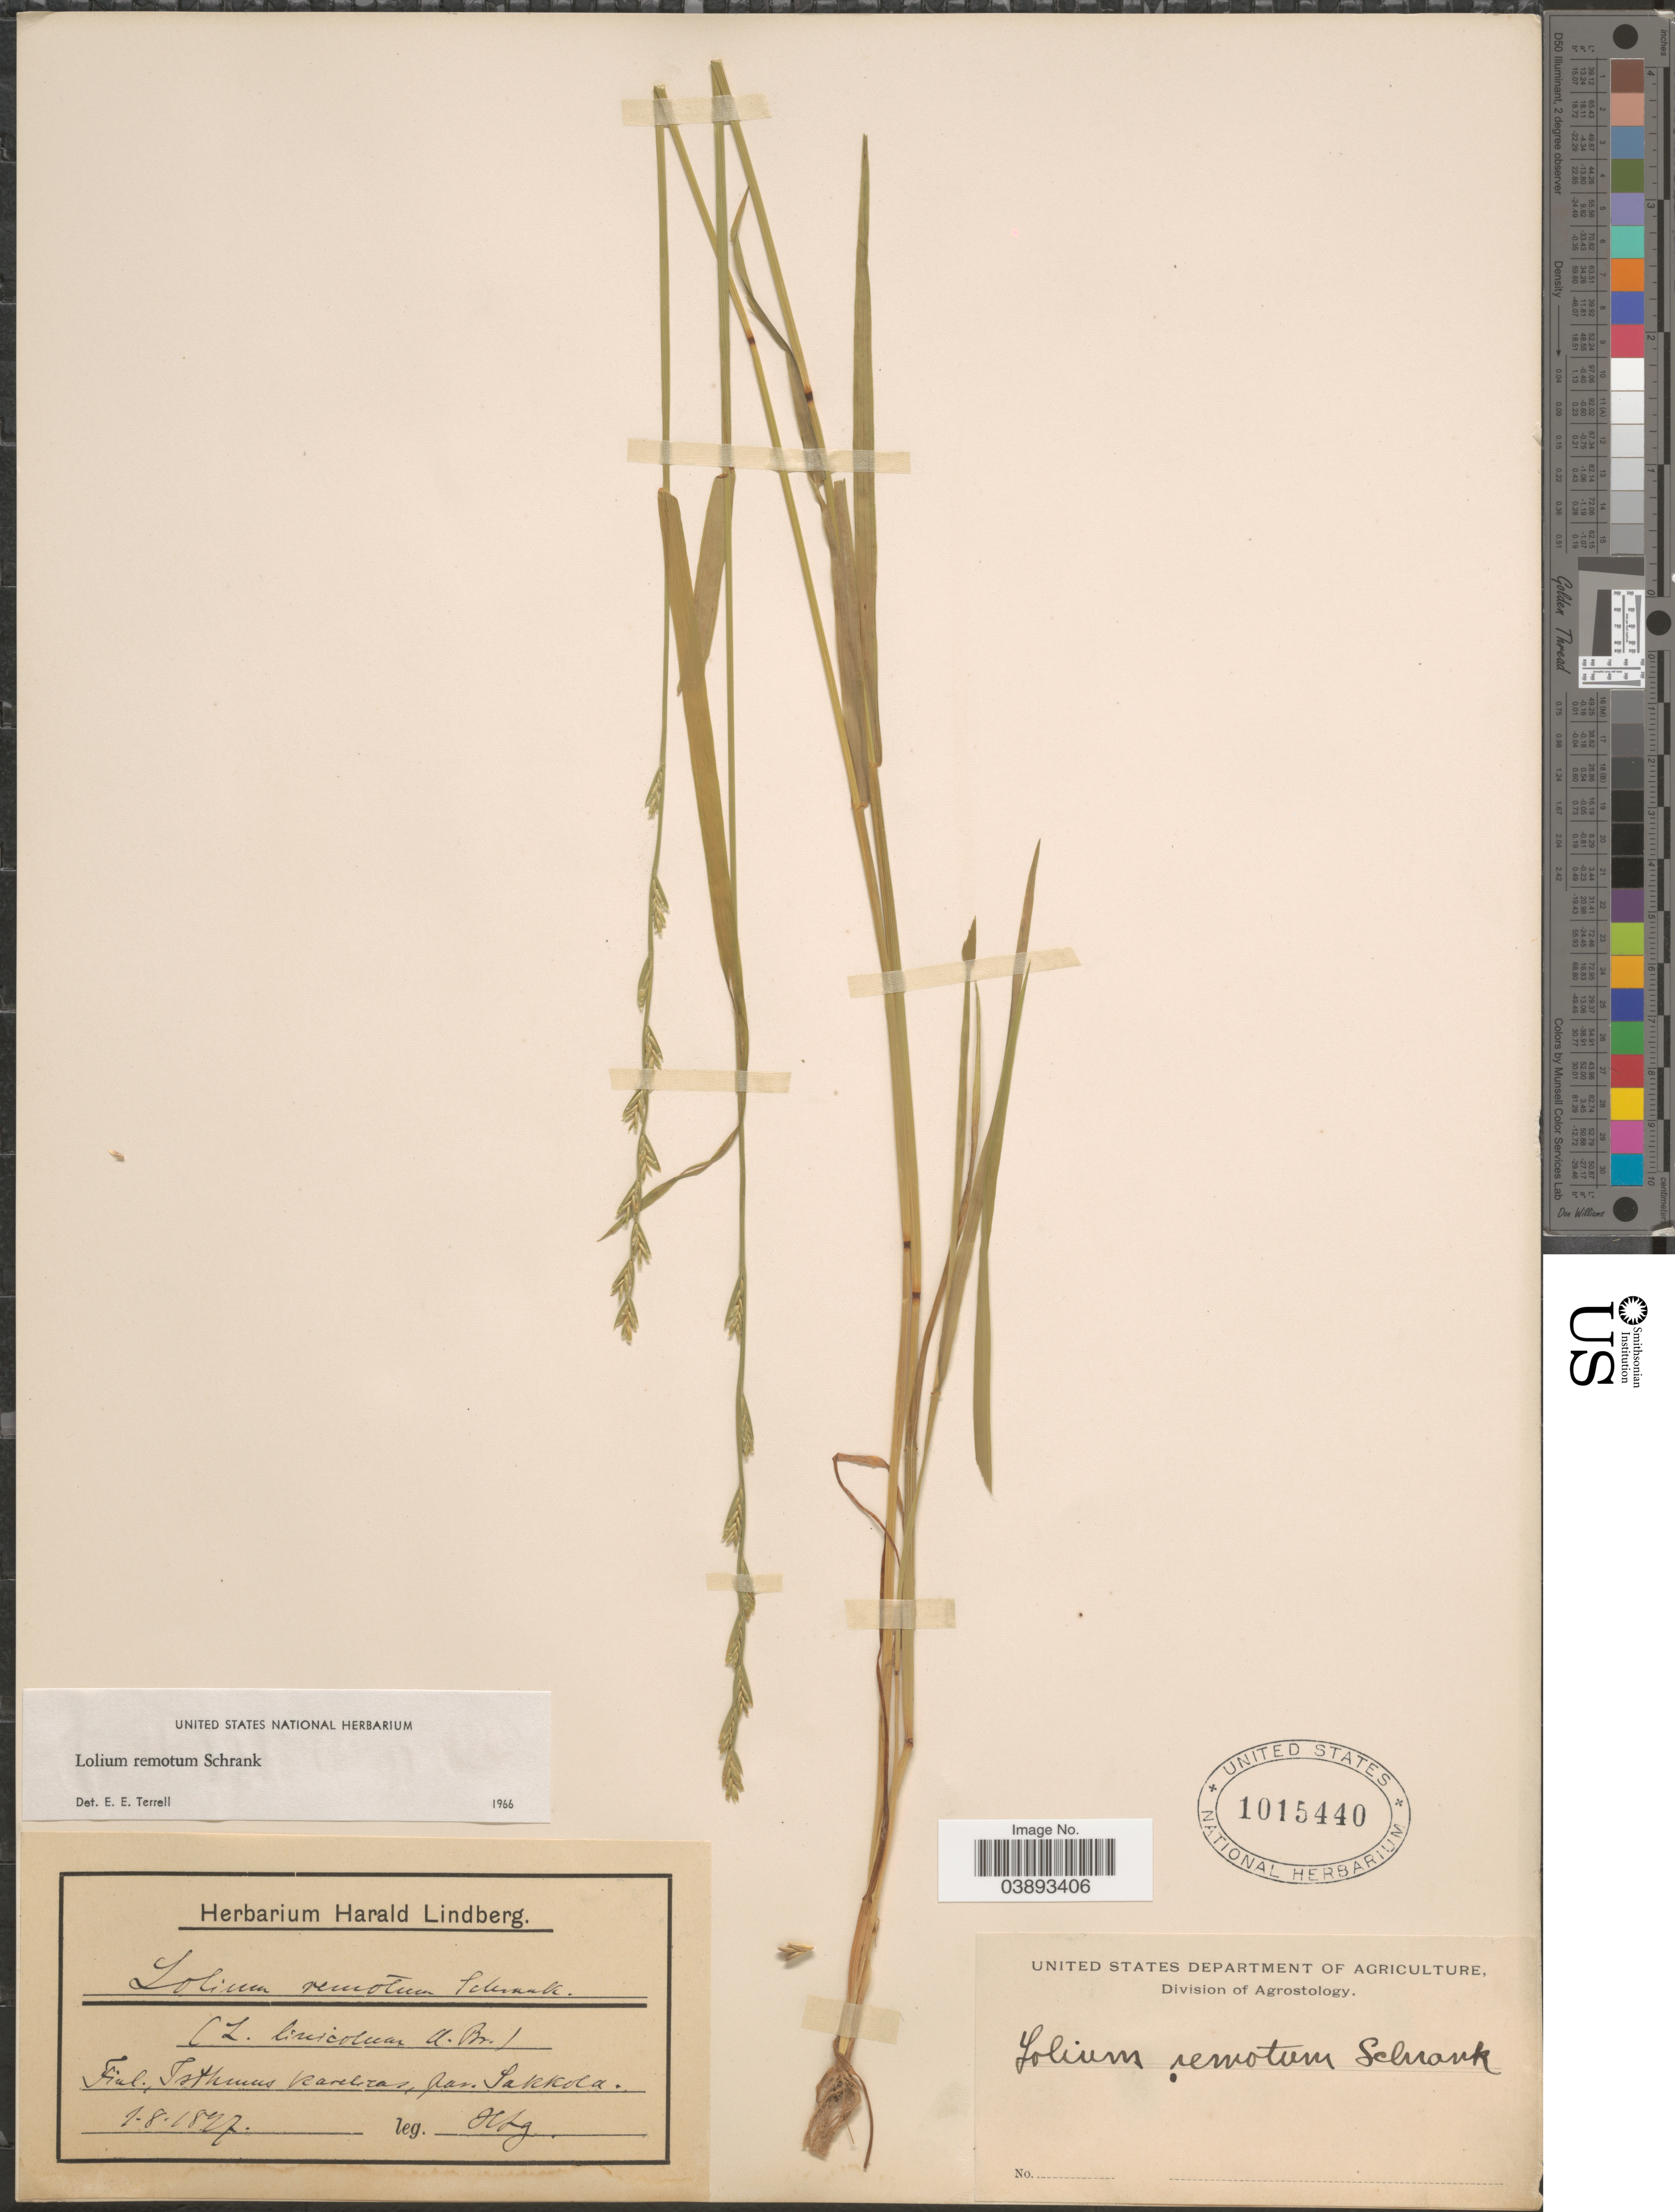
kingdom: Plantae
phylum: Tracheophyta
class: Liliopsida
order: Poales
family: Poaceae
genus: Lolium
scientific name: Lolium remotum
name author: Schrank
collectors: H. Lindberg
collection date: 1827-08-01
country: Finland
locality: Finl., Isthmus Karelica, par. Sakkola.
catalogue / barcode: US 1015440